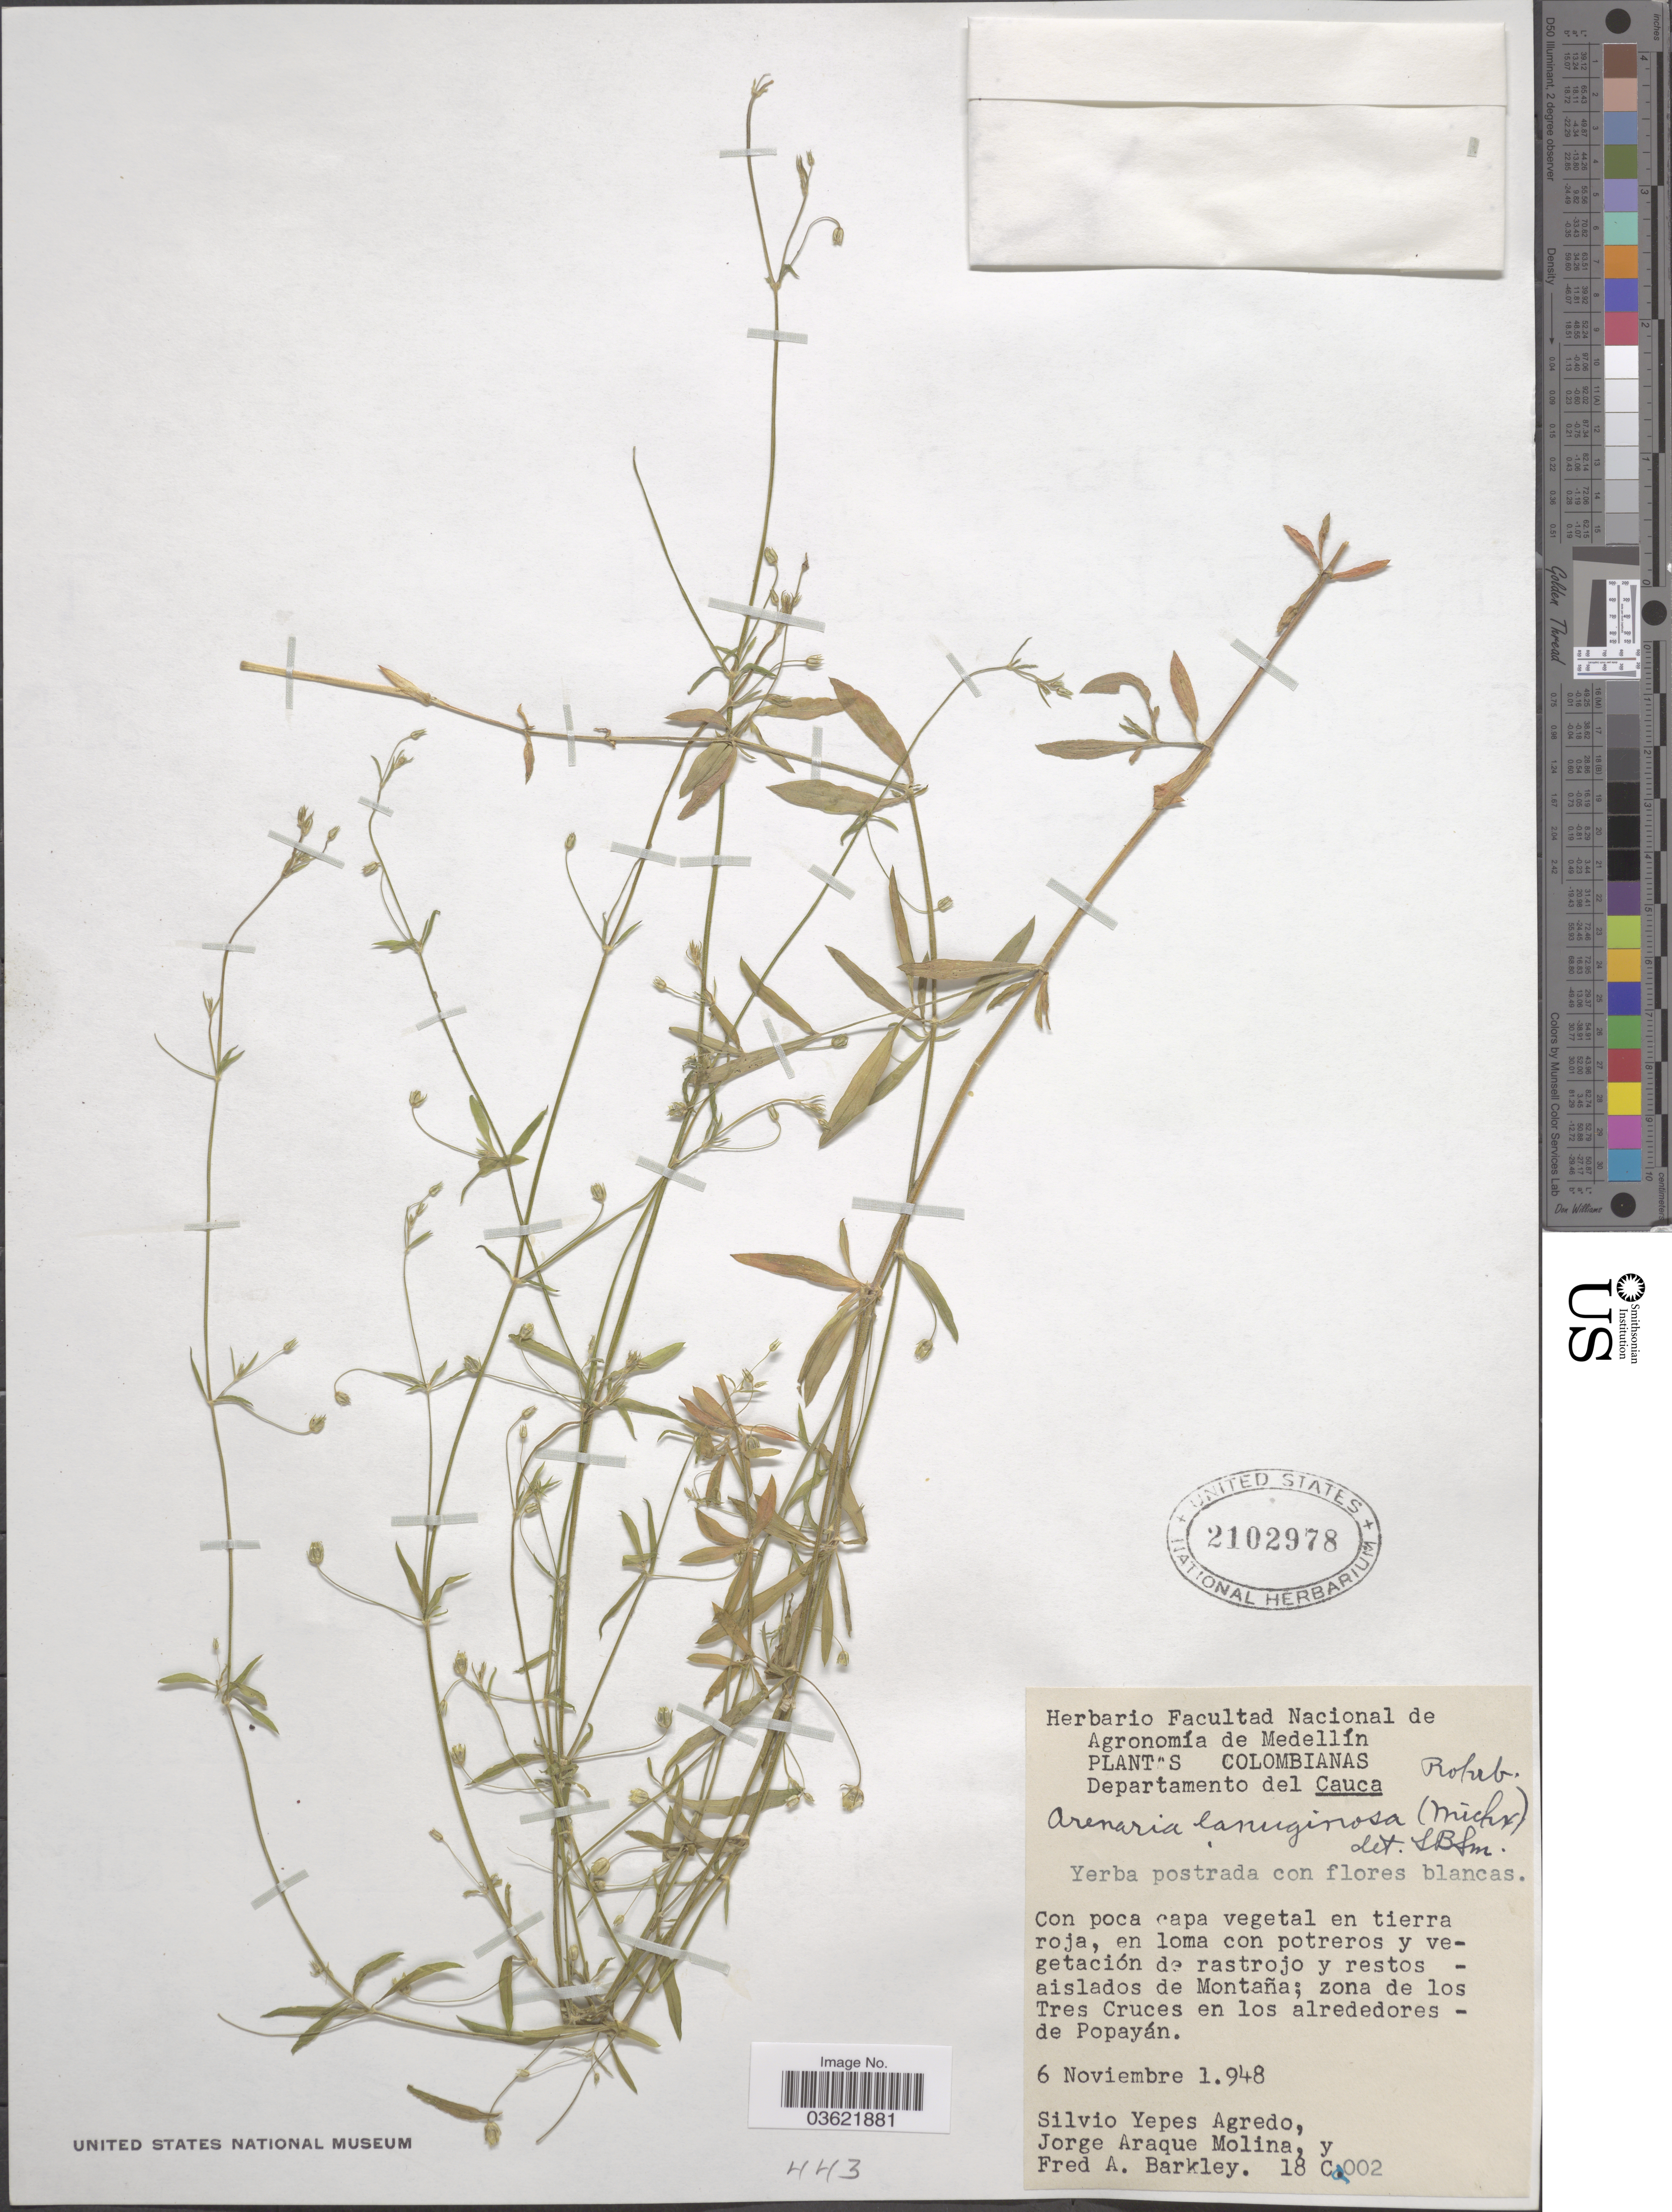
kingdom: Plantae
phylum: Tracheophyta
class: Magnoliopsida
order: Caryophyllales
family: Caryophyllaceae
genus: Arenaria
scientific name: Arenaria lanuginosa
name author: (Michx.) Rohrb.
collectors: S. Yepes-Agredo, J. Araque Molina & F. A. Barkley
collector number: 18C0002*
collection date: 1948-11-06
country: Colombia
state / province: Cauca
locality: Departamento del Cauca. Aislados de Montaña; zona de los Tres Cruces en los alrededores de Popayán.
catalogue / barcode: US 2102978